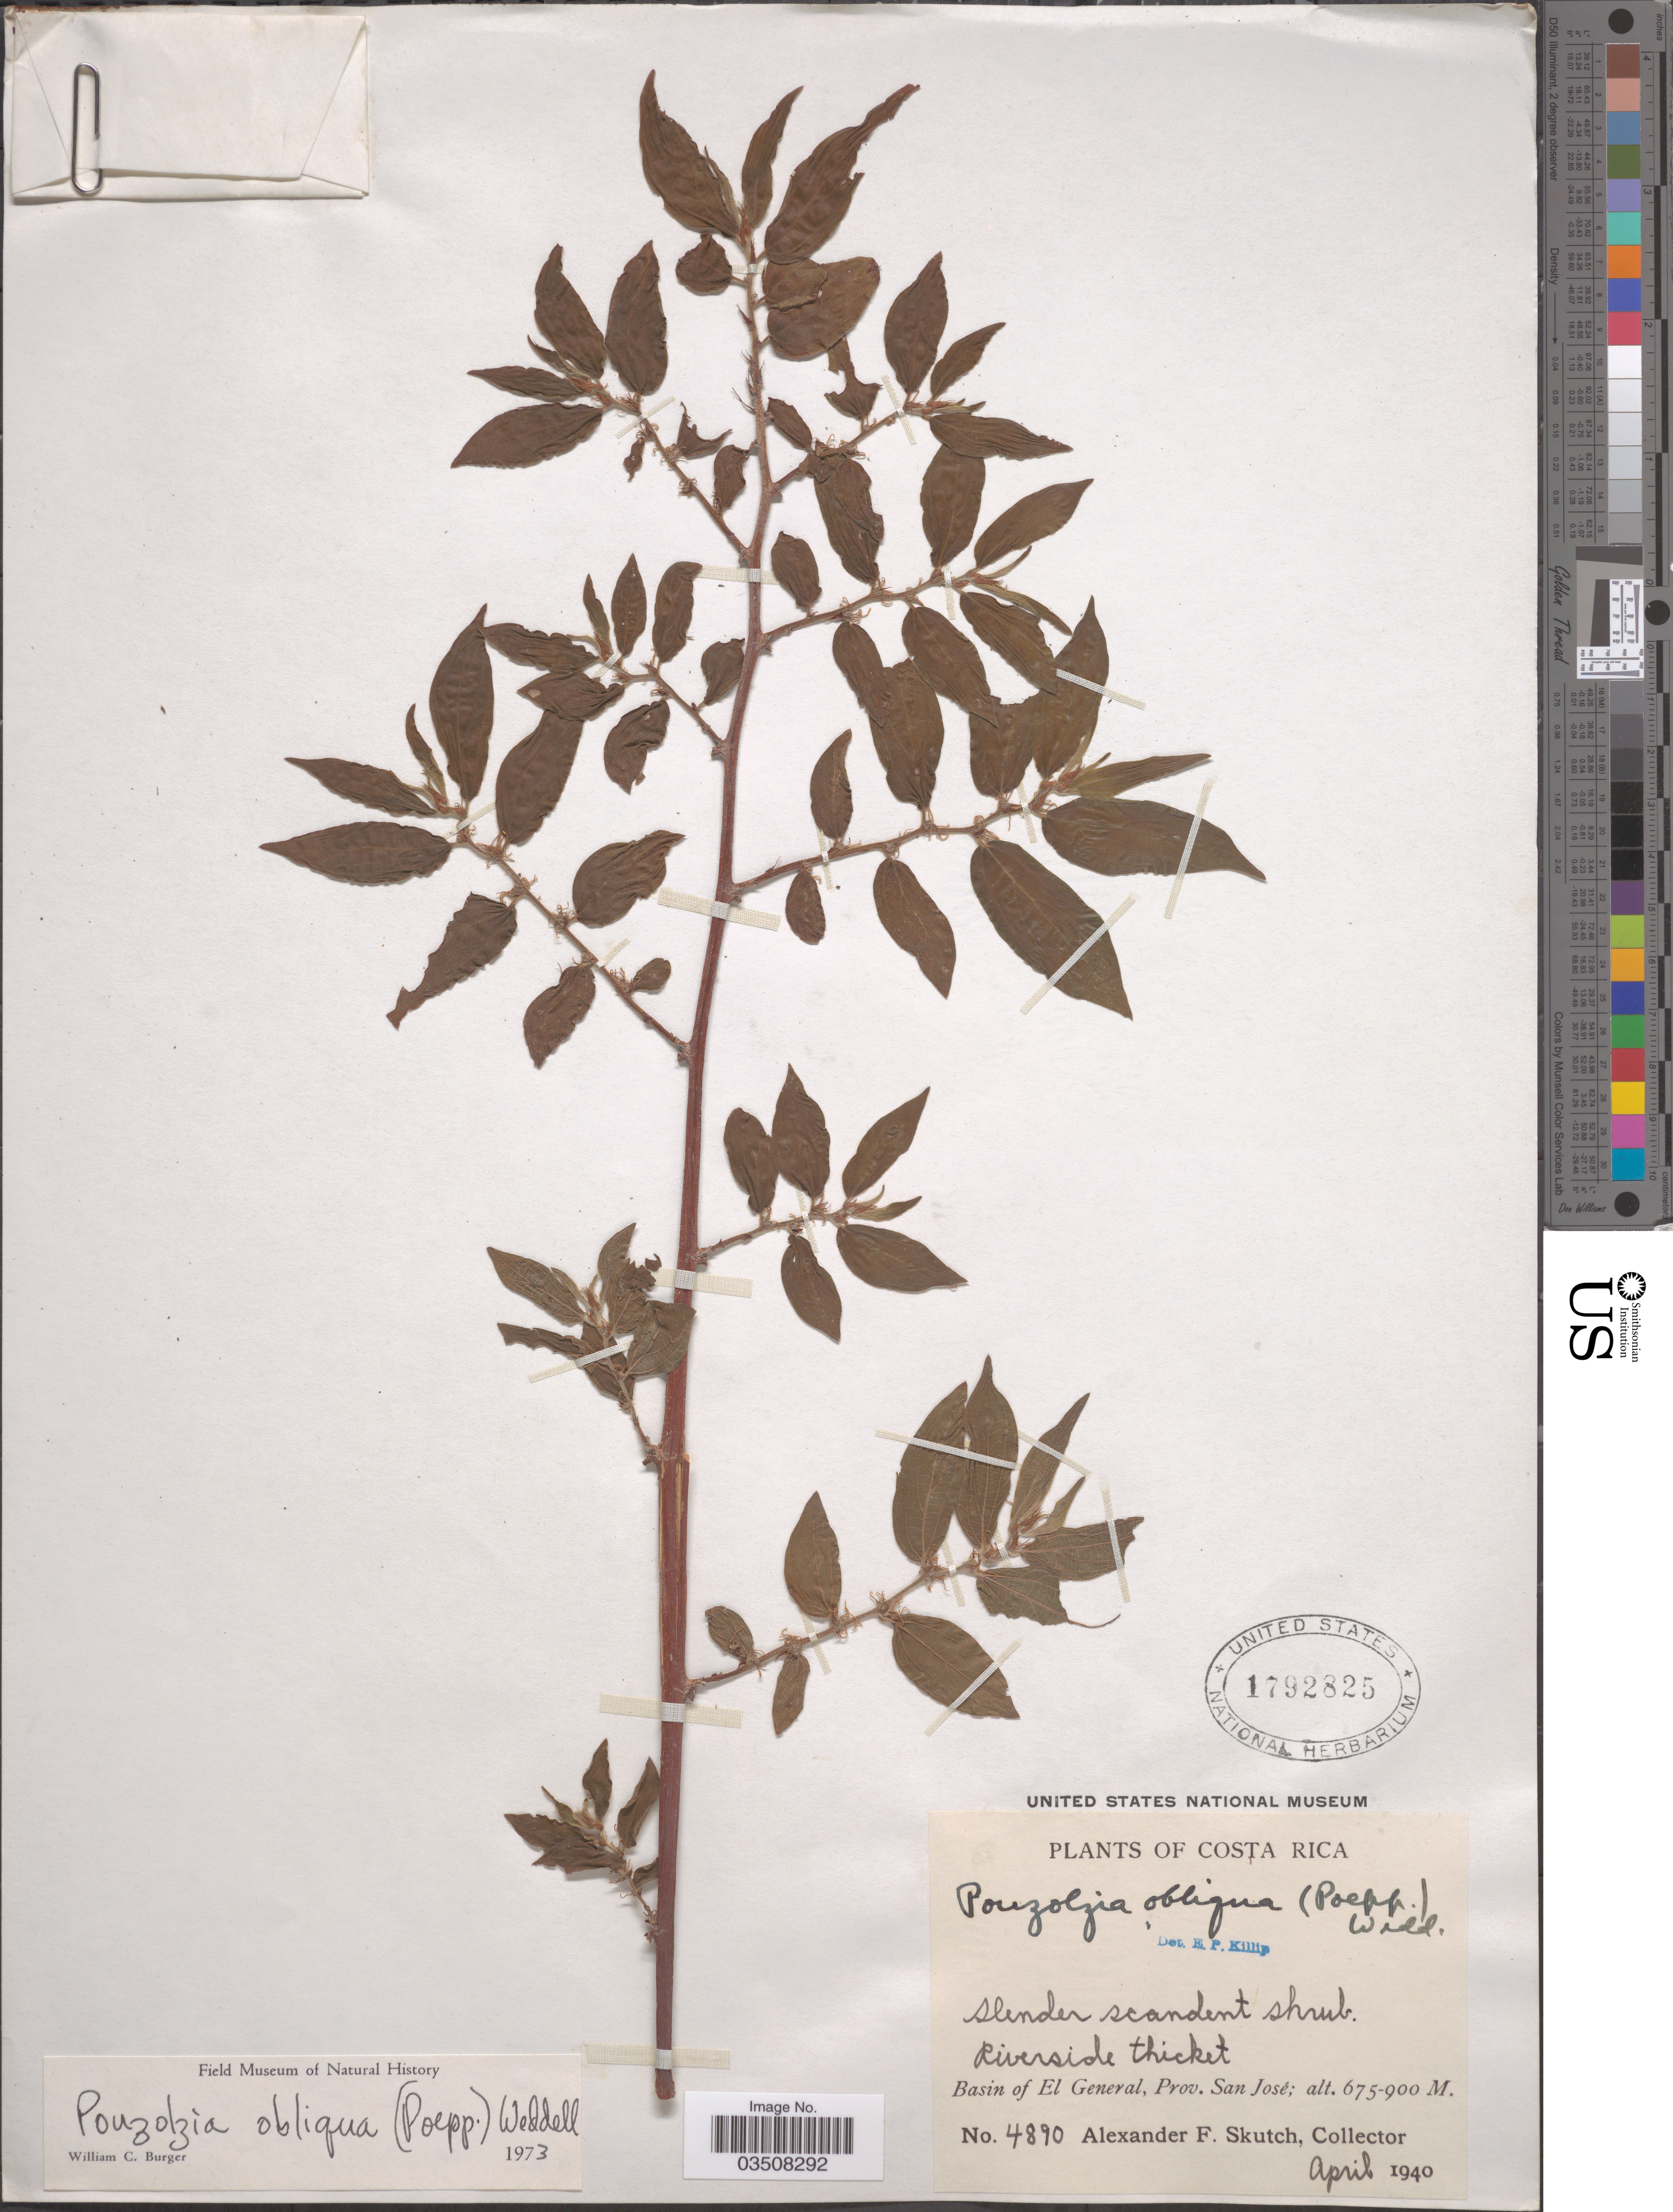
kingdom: Plantae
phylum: Tracheophyta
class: Magnoliopsida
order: Rosales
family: Urticaceae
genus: Pouzolzia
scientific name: Pouzolzia obliqua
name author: (Poepp.) Gaudich.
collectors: A. F. Skutch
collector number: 4890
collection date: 1940-04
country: Costa Rica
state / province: San José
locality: Riverside thicket. Basin of El General.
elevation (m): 675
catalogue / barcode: US 1792825